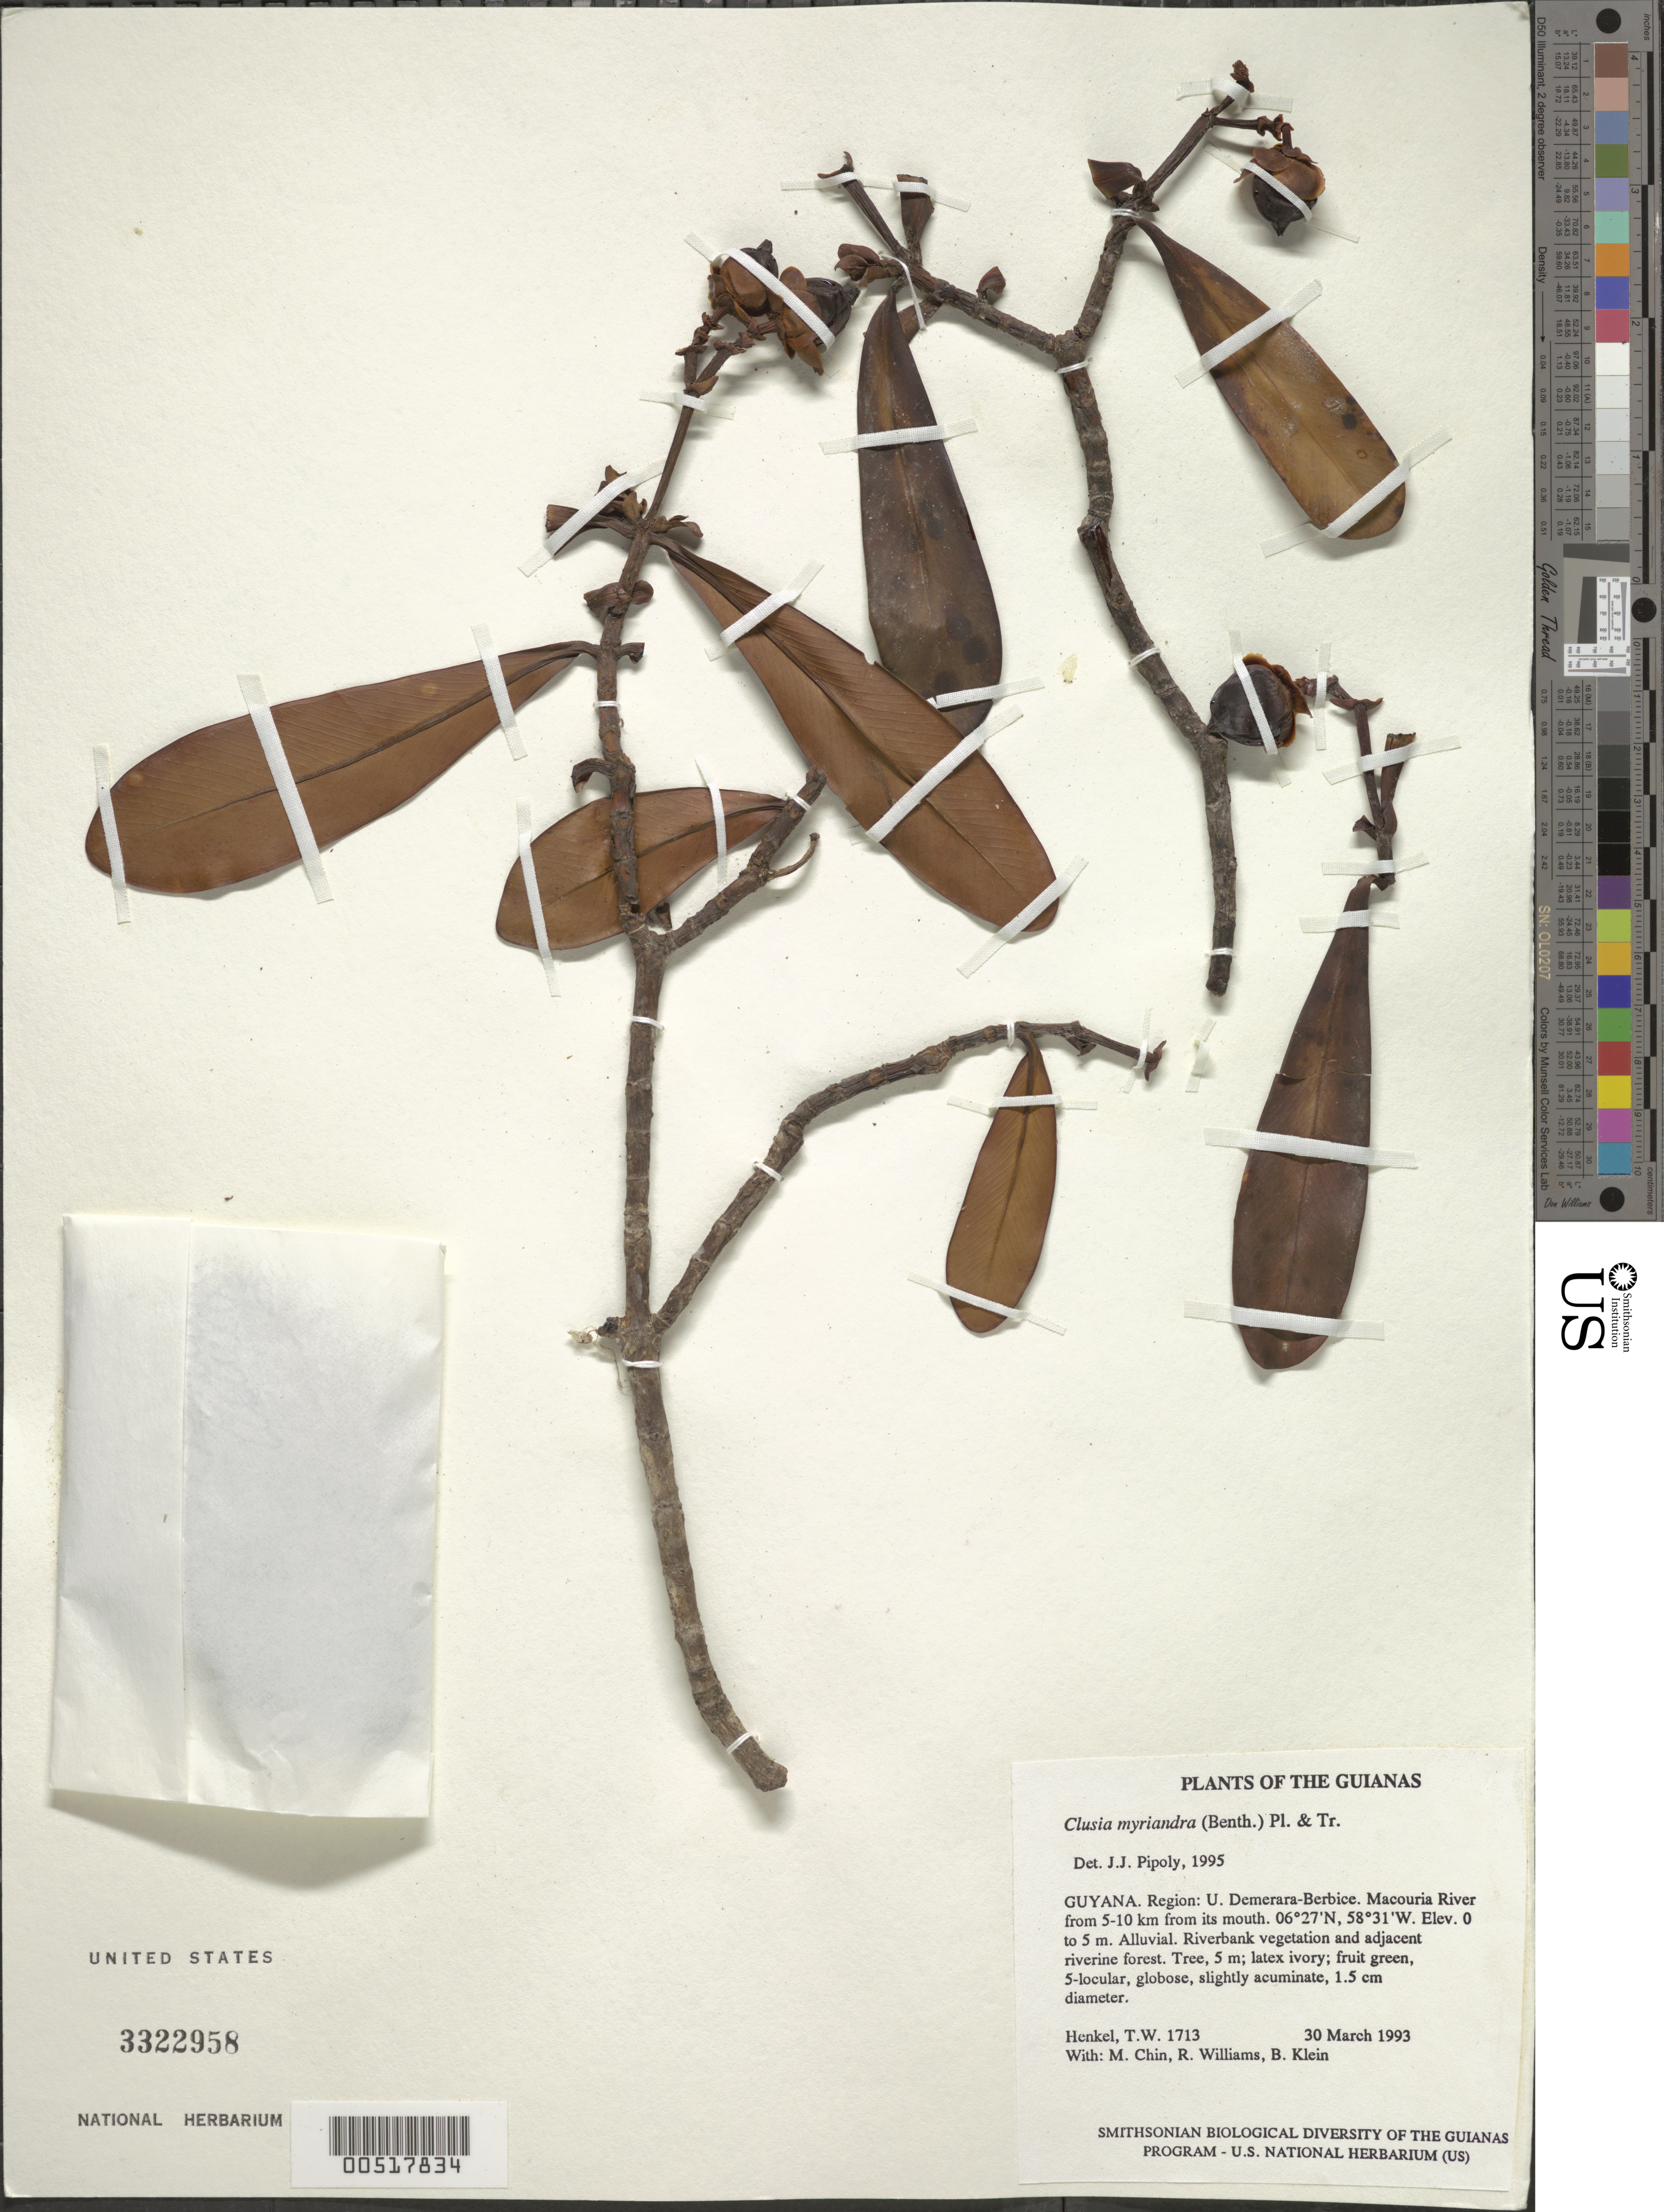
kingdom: Plantae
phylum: Tracheophyta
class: Magnoliopsida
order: Malpighiales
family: Clusiaceae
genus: Clusia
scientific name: Clusia myriandra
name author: (Benth.) Planch. & Triana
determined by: Pipoly, J. J., III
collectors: T. Henkel, M. Chin, R. Williams & B. Klein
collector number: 1713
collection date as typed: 30 March 1993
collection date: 1993-03-30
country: Guyana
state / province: U. Demerara-Berbice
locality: Macouria River from 5-10 km from its mouth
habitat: Alluvial. Riverbank vegetation and adjacent riverine forest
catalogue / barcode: US 3322958